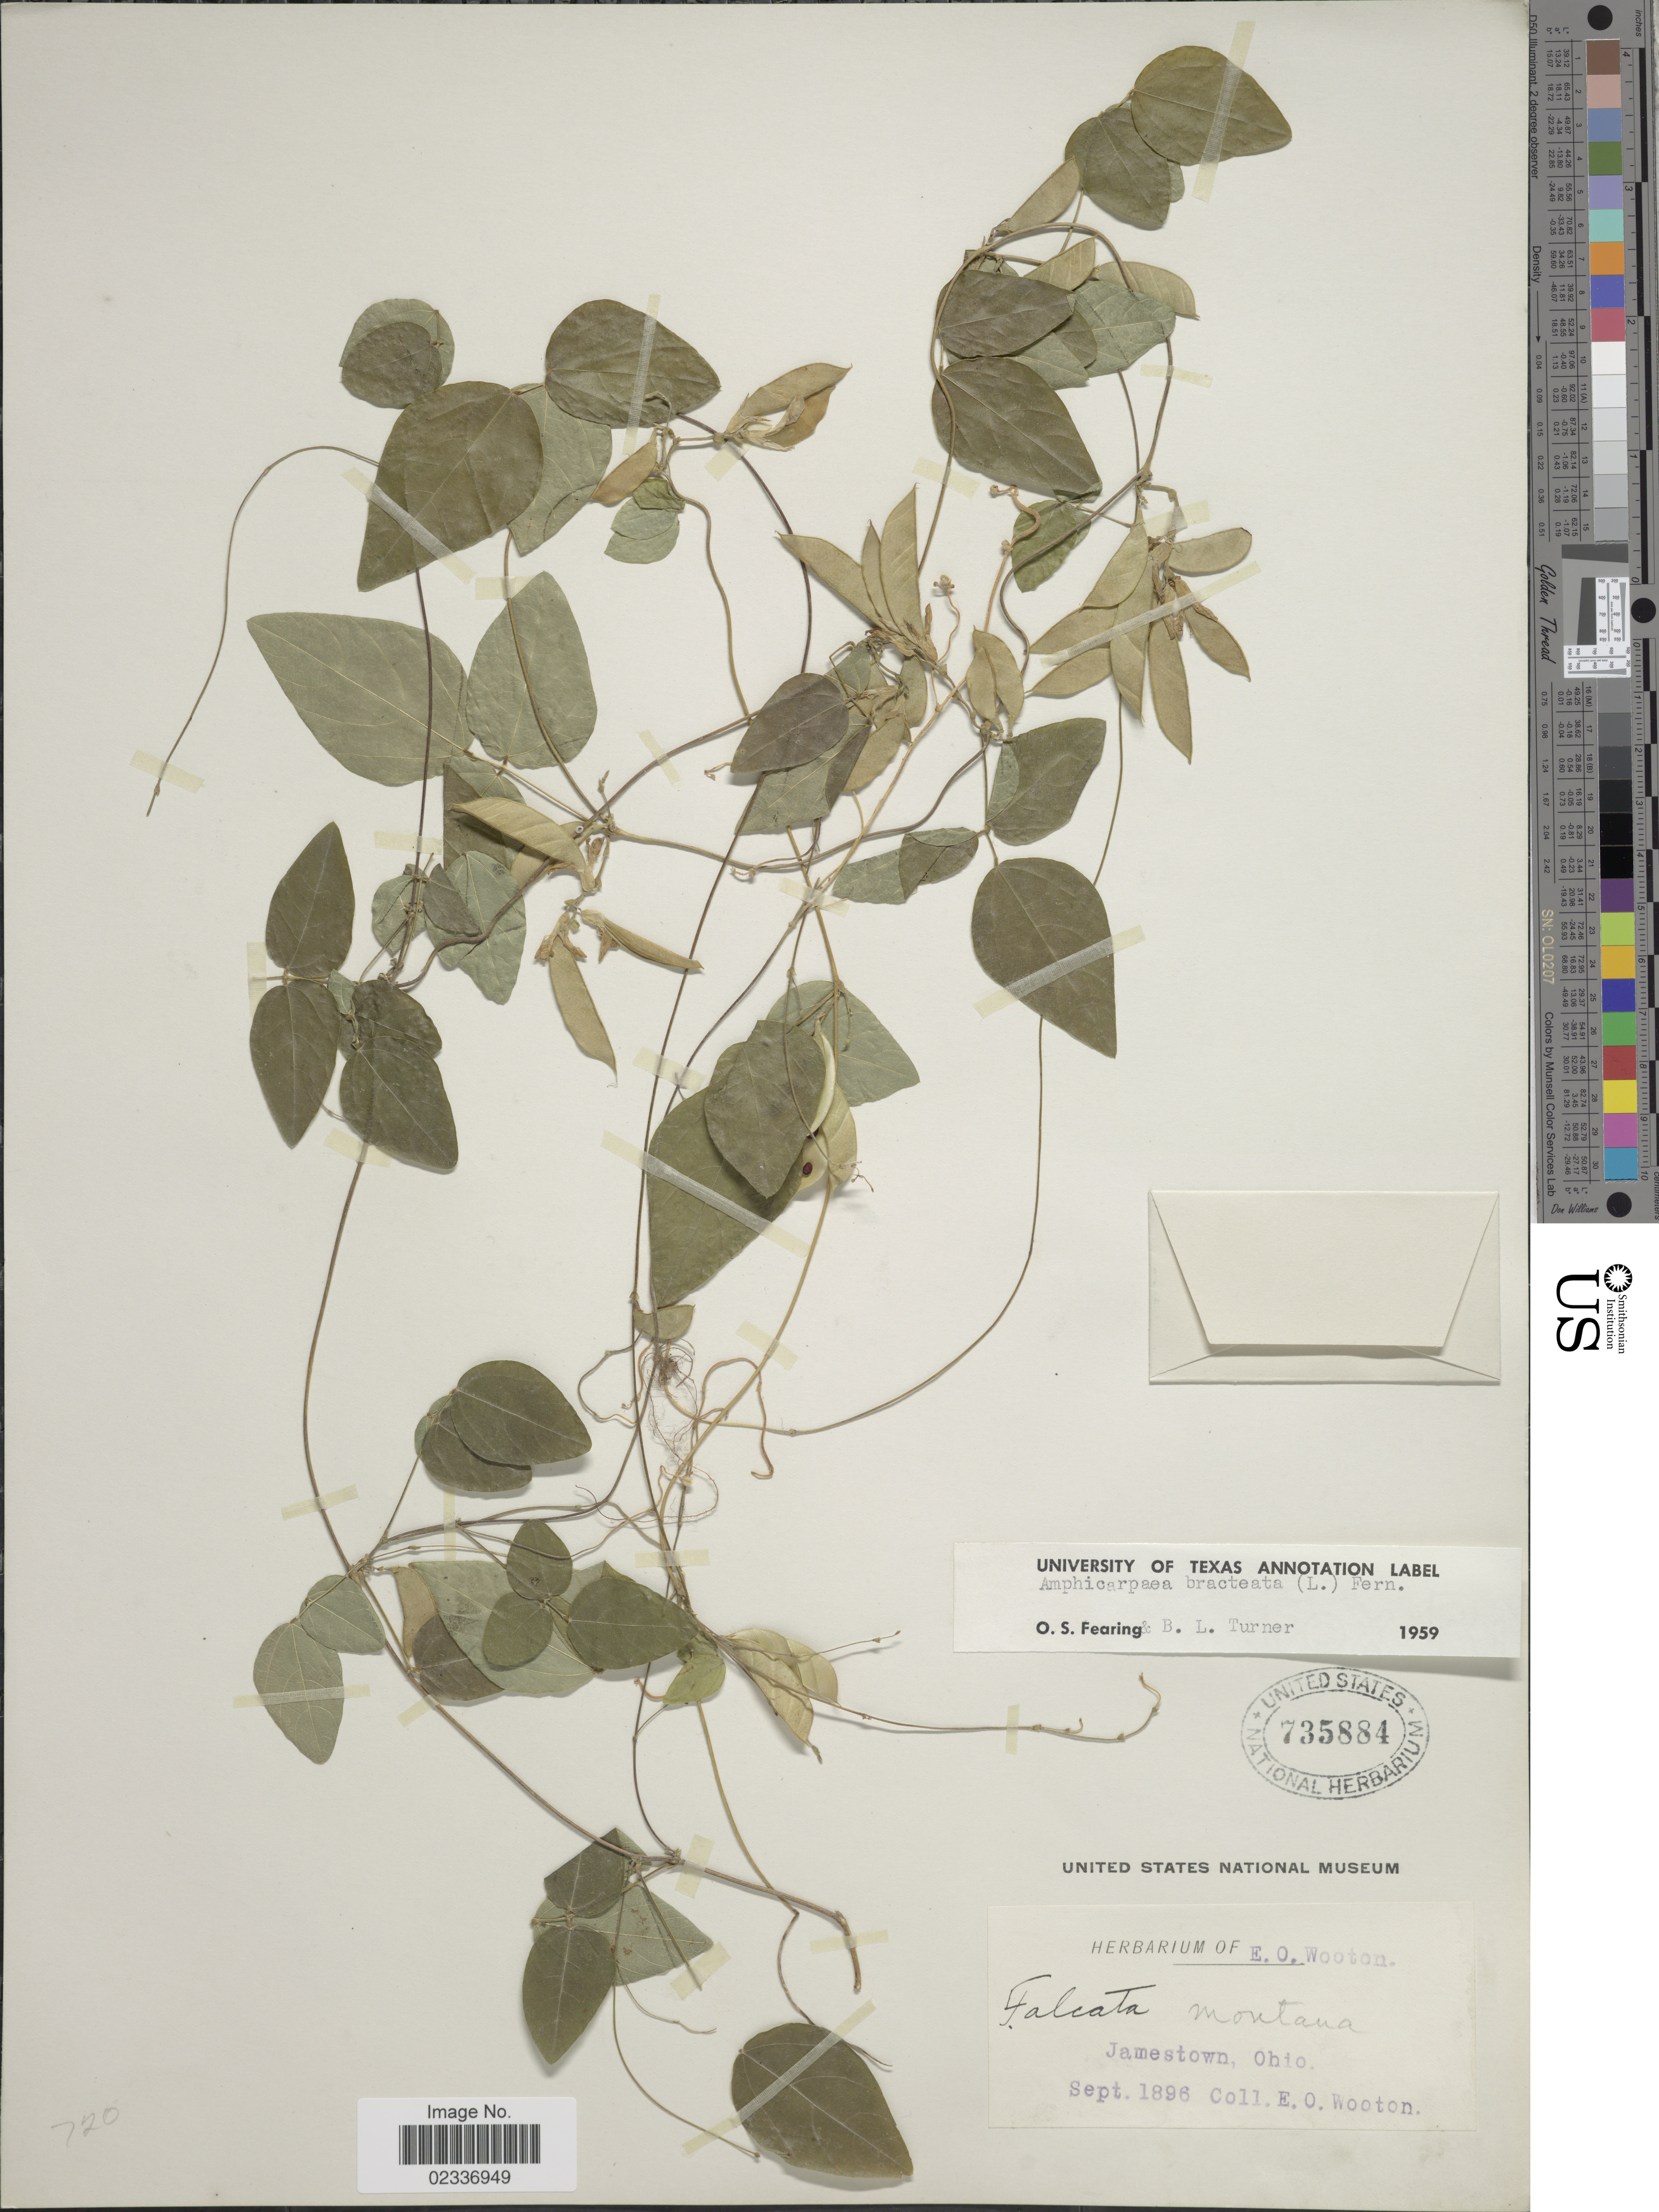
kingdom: Plantae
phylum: Tracheophyta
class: Magnoliopsida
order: Fabales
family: Fabaceae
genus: Amphicarpaea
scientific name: Amphicarpaea bracteata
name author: (L.) Fernald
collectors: E. O. Wooton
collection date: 1896-09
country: United States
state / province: Ohio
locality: Jamestown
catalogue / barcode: US 735884